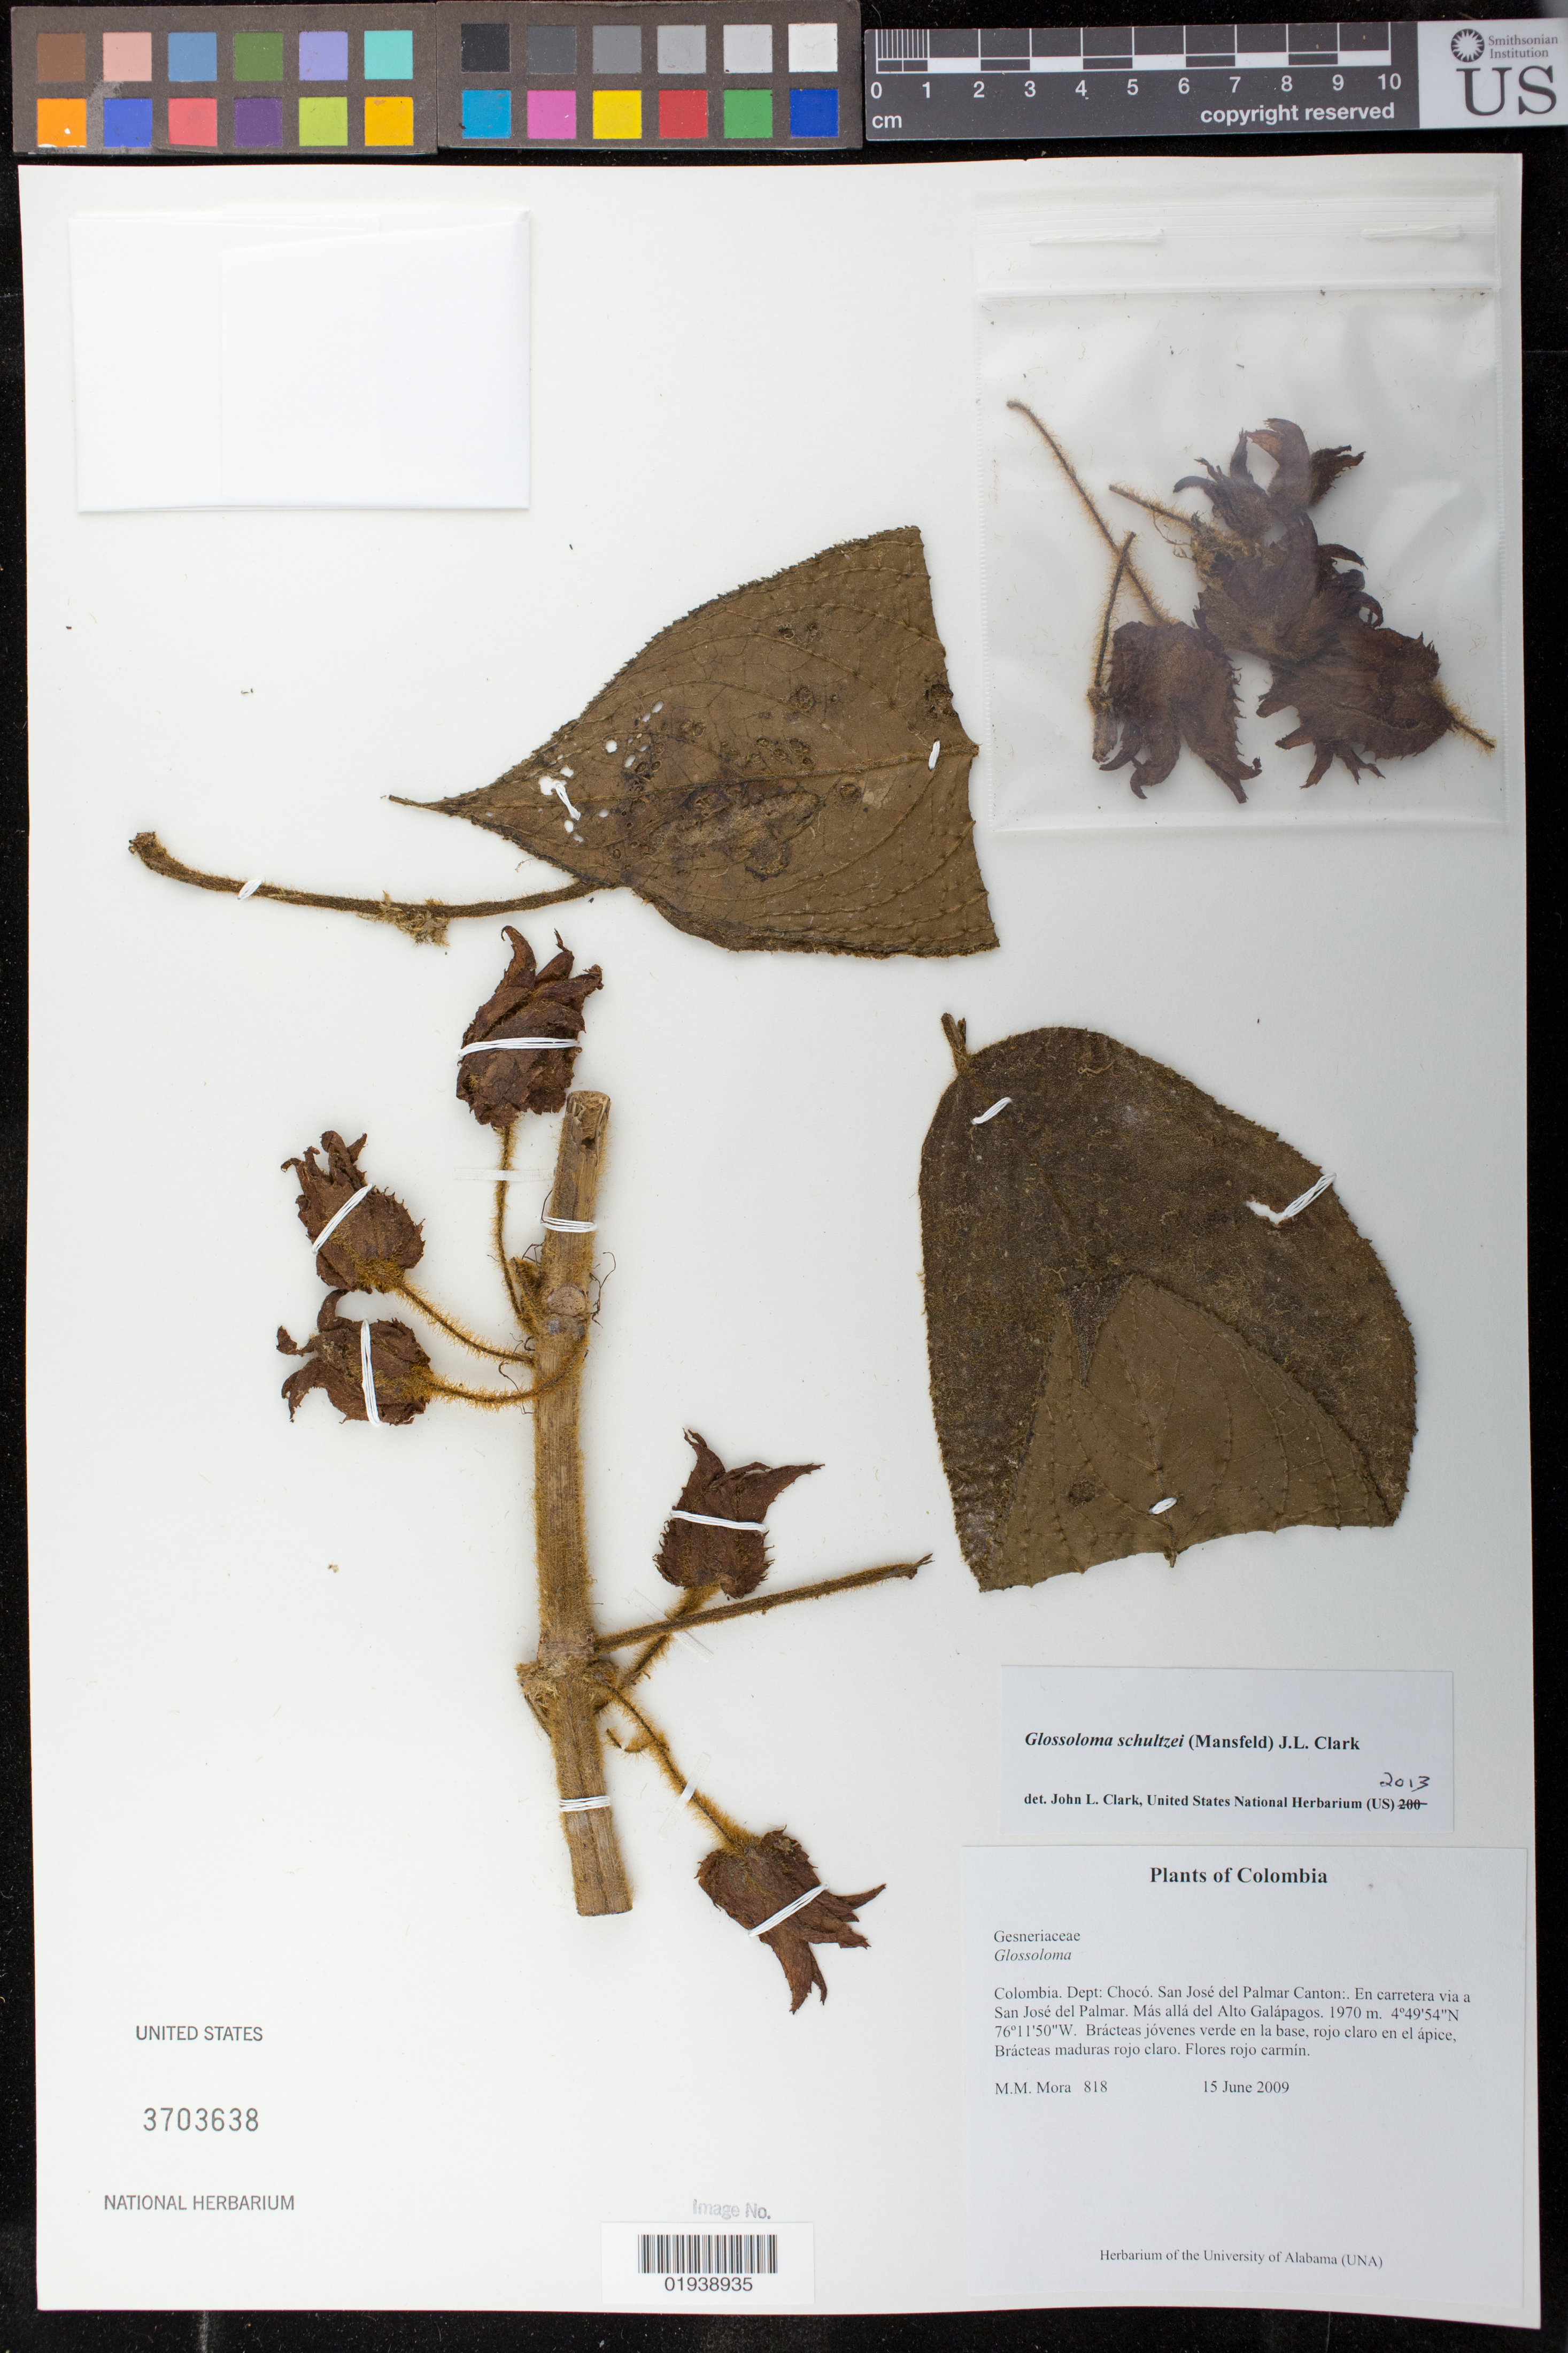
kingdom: Plantae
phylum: Tracheophyta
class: Magnoliopsida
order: Lamiales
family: Gesneriaceae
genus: Glossoloma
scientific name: Glossoloma schultzei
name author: (Mansf.) J.L. Clark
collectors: M. M. Mora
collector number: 818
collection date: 2009-06-15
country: Colombia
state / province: Chocó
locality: San Jose del Palmar Canton: En carretera via a San Jose del Palmar. Mas alla del Alto Galapagos.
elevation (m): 1970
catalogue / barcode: US 3703638